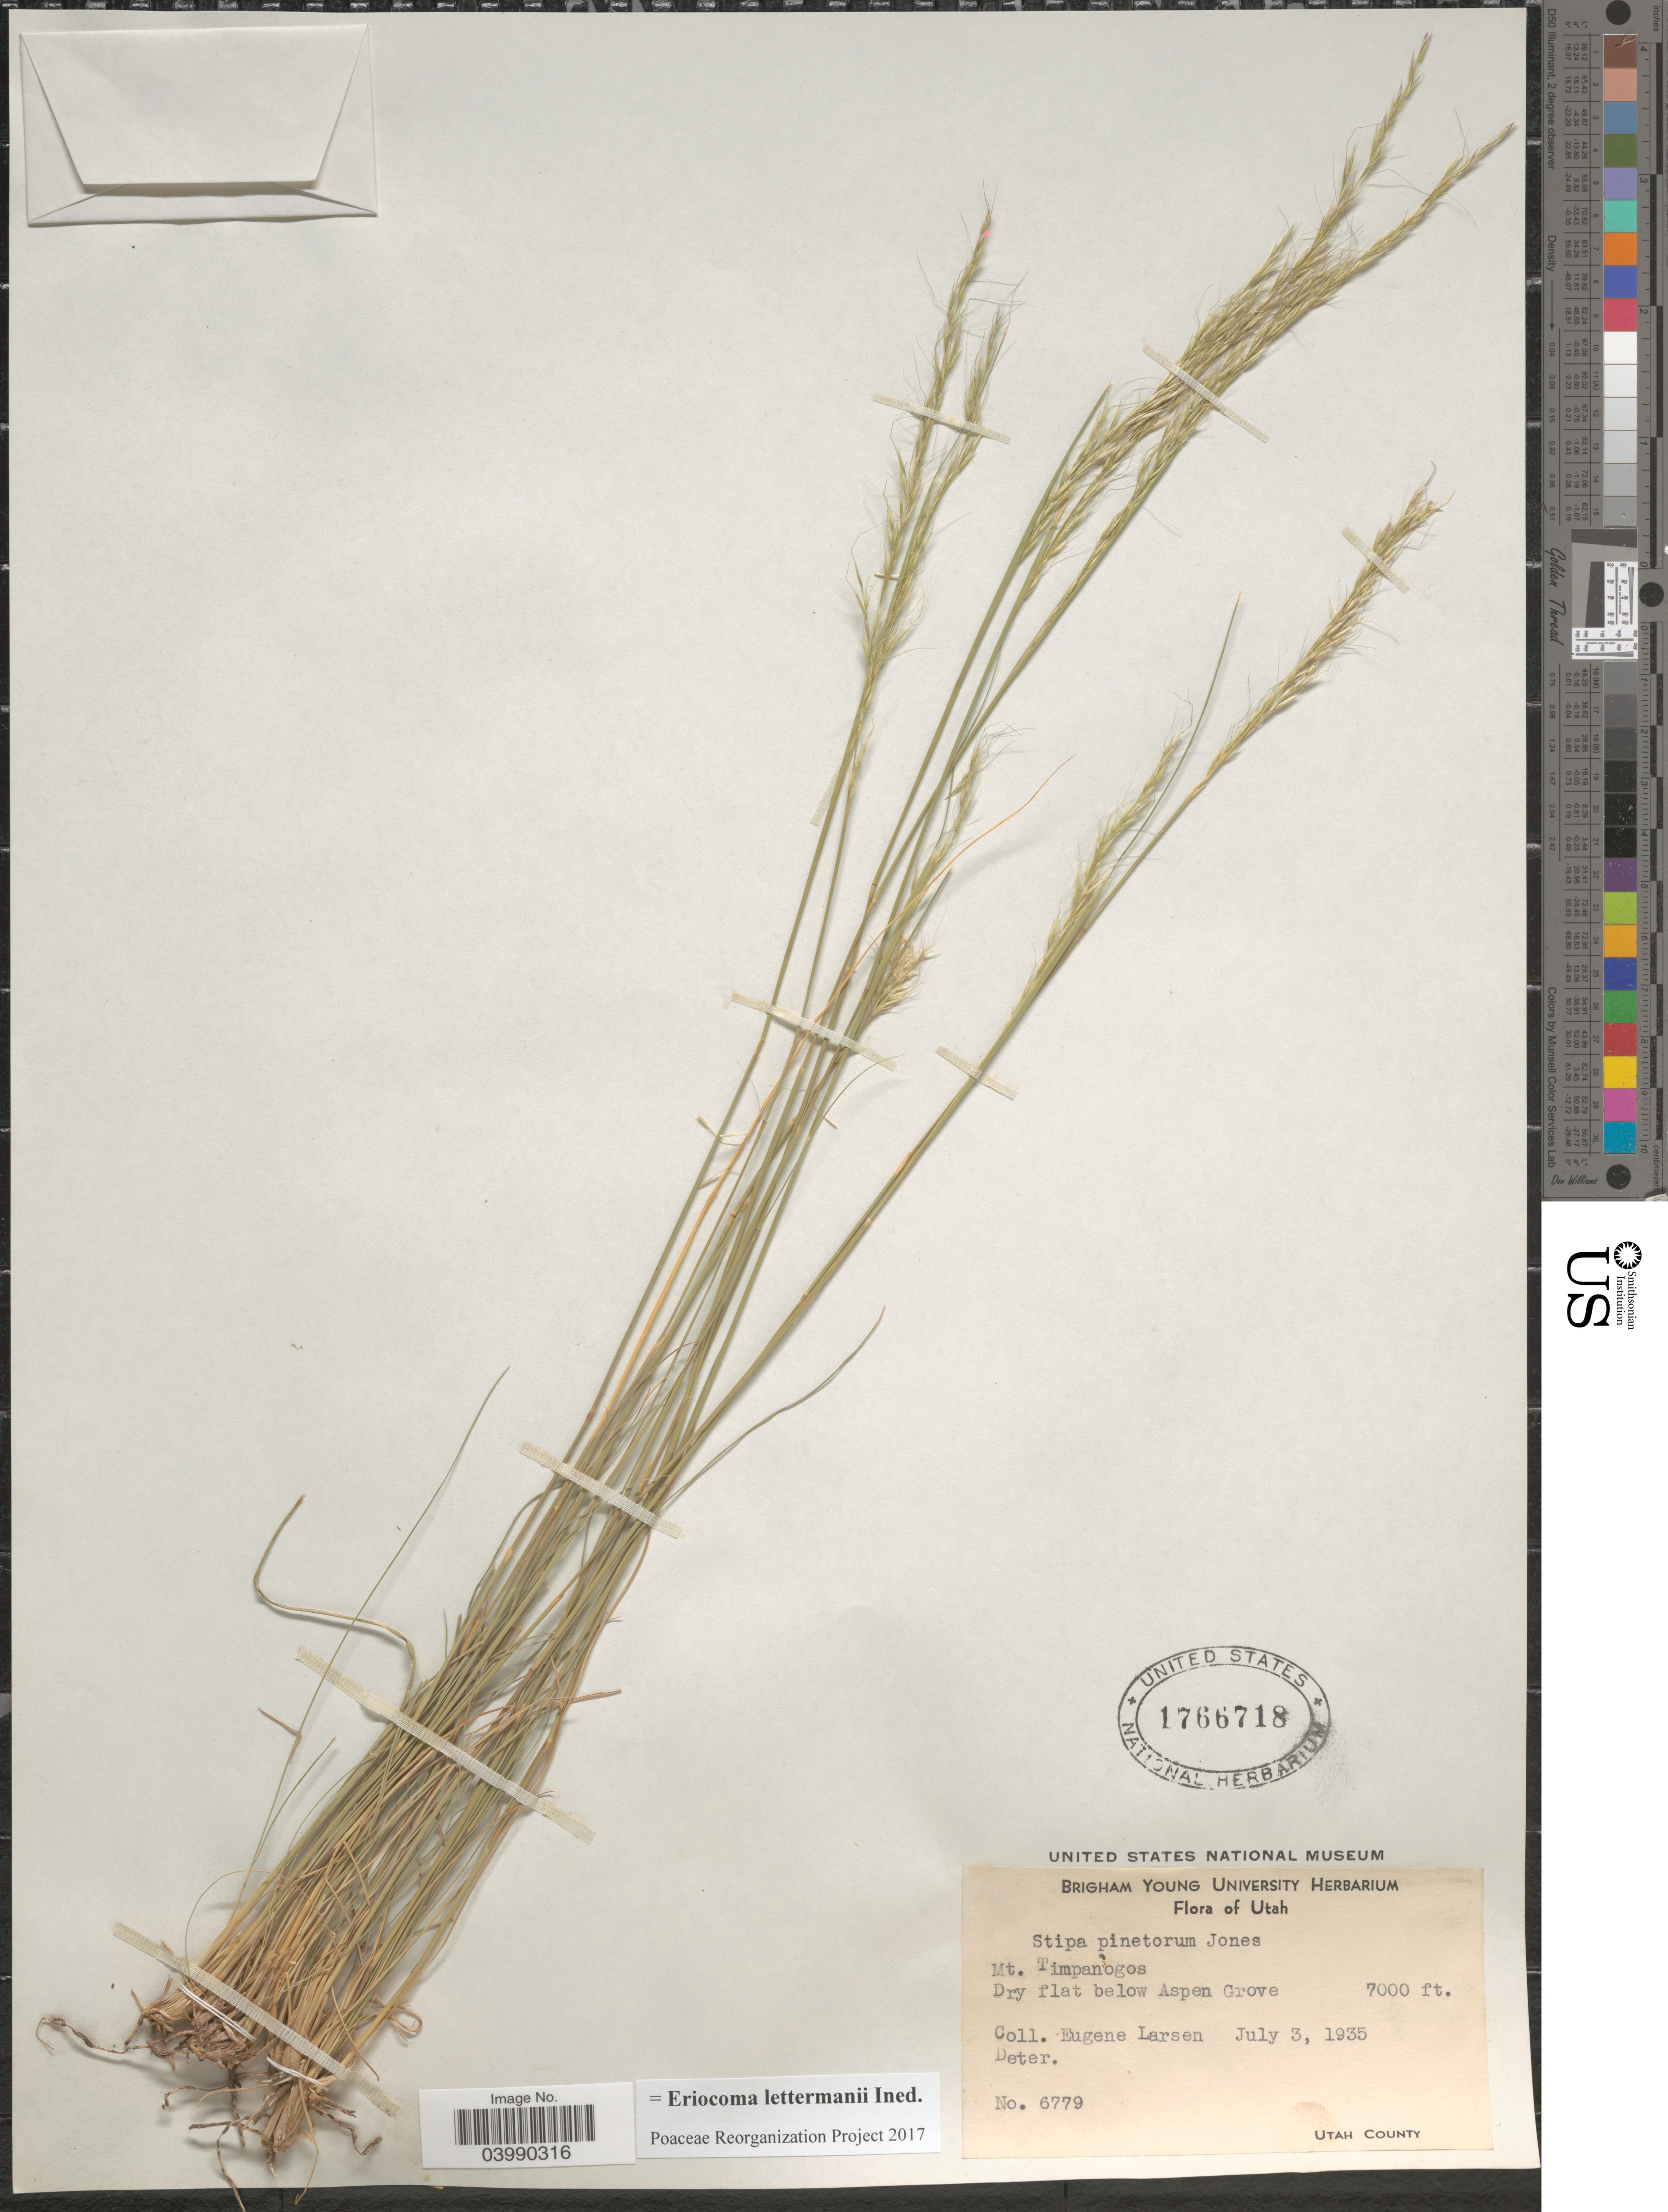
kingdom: Plantae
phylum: Tracheophyta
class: Liliopsida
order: Poales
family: Poaceae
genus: Eriocoma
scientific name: Eriocoma lettermanii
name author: (Vasey) Romasch.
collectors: E. Larsen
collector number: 6779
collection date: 1935-07-03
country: United States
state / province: Utah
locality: Mt. Timpanogos. Below Aspen Grove. Utah County.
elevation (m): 2134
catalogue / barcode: US 1766718